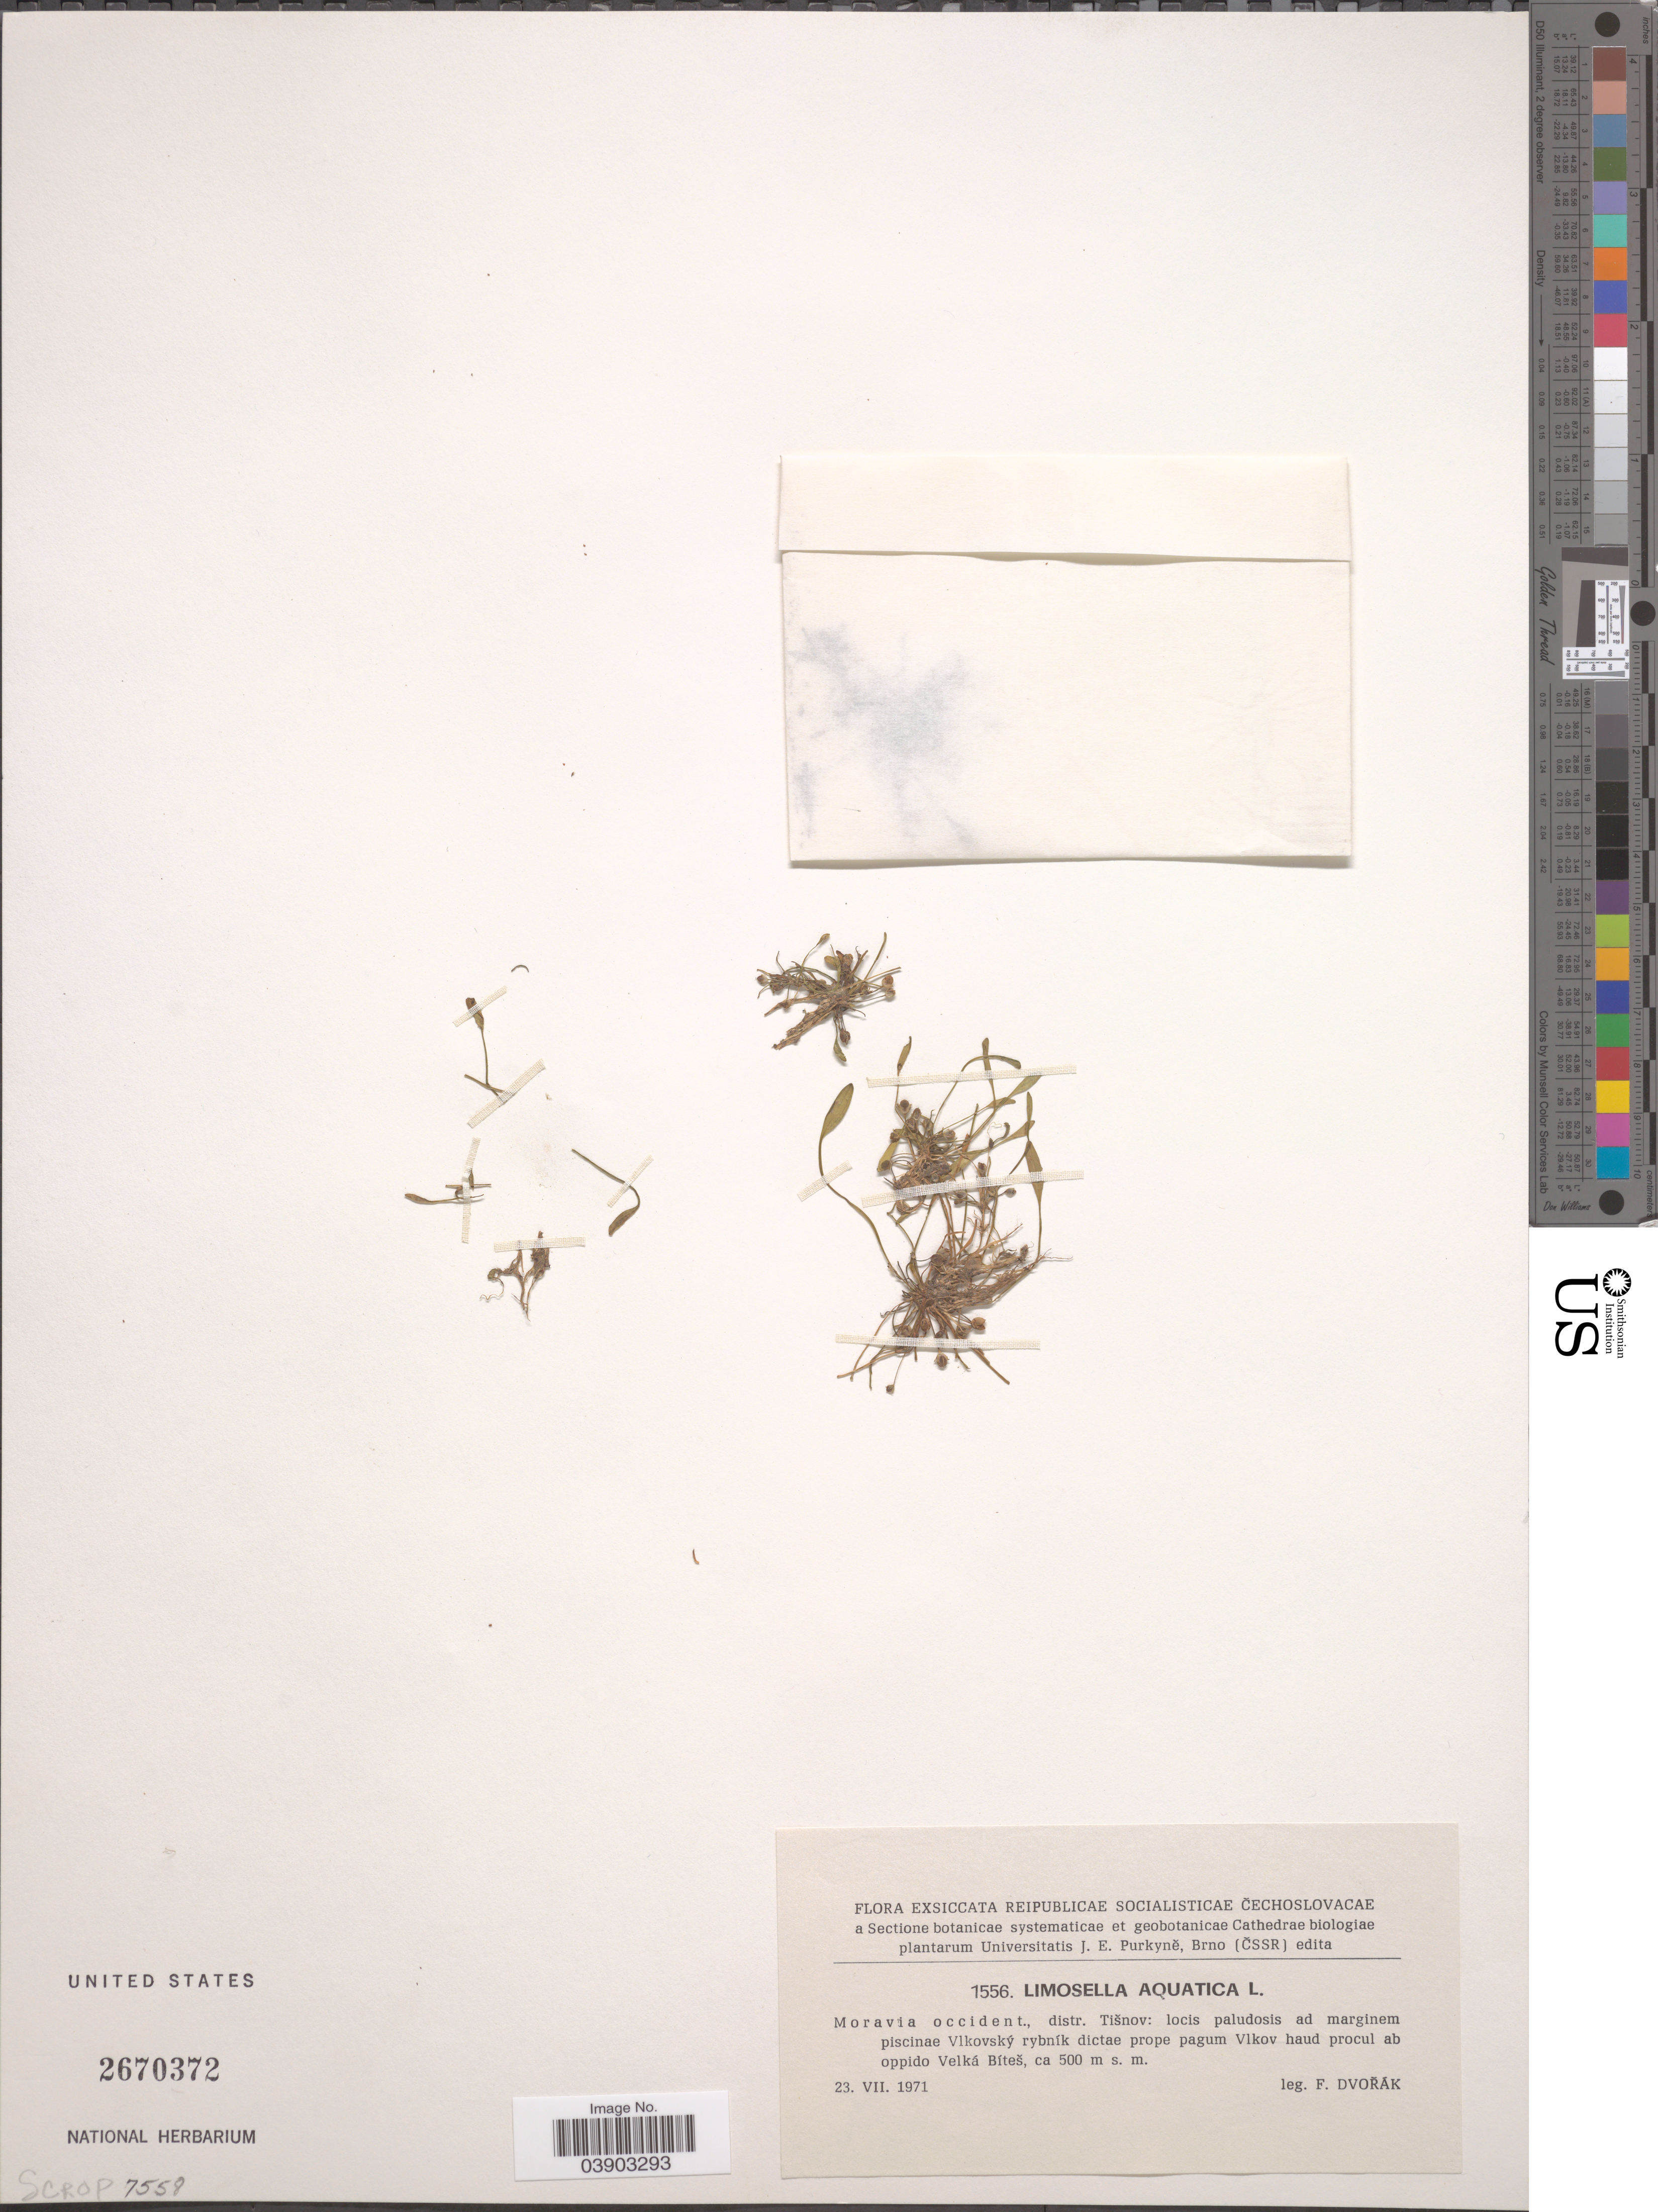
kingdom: Plantae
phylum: Tracheophyta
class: Magnoliopsida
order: Lamiales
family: Scrophulariaceae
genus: Limosella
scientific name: Limosella aquatica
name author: L.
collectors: F. Dvořák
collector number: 1556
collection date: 1971-07-23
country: Czechia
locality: Moravia occident., distr. Tišnov: locis paludosis ad marginem piscinae Vlkovskŷ rybník dictae prope pagum Vlkov haud procul ab oppido Velká Bíteš.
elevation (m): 500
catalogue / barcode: US 2670372